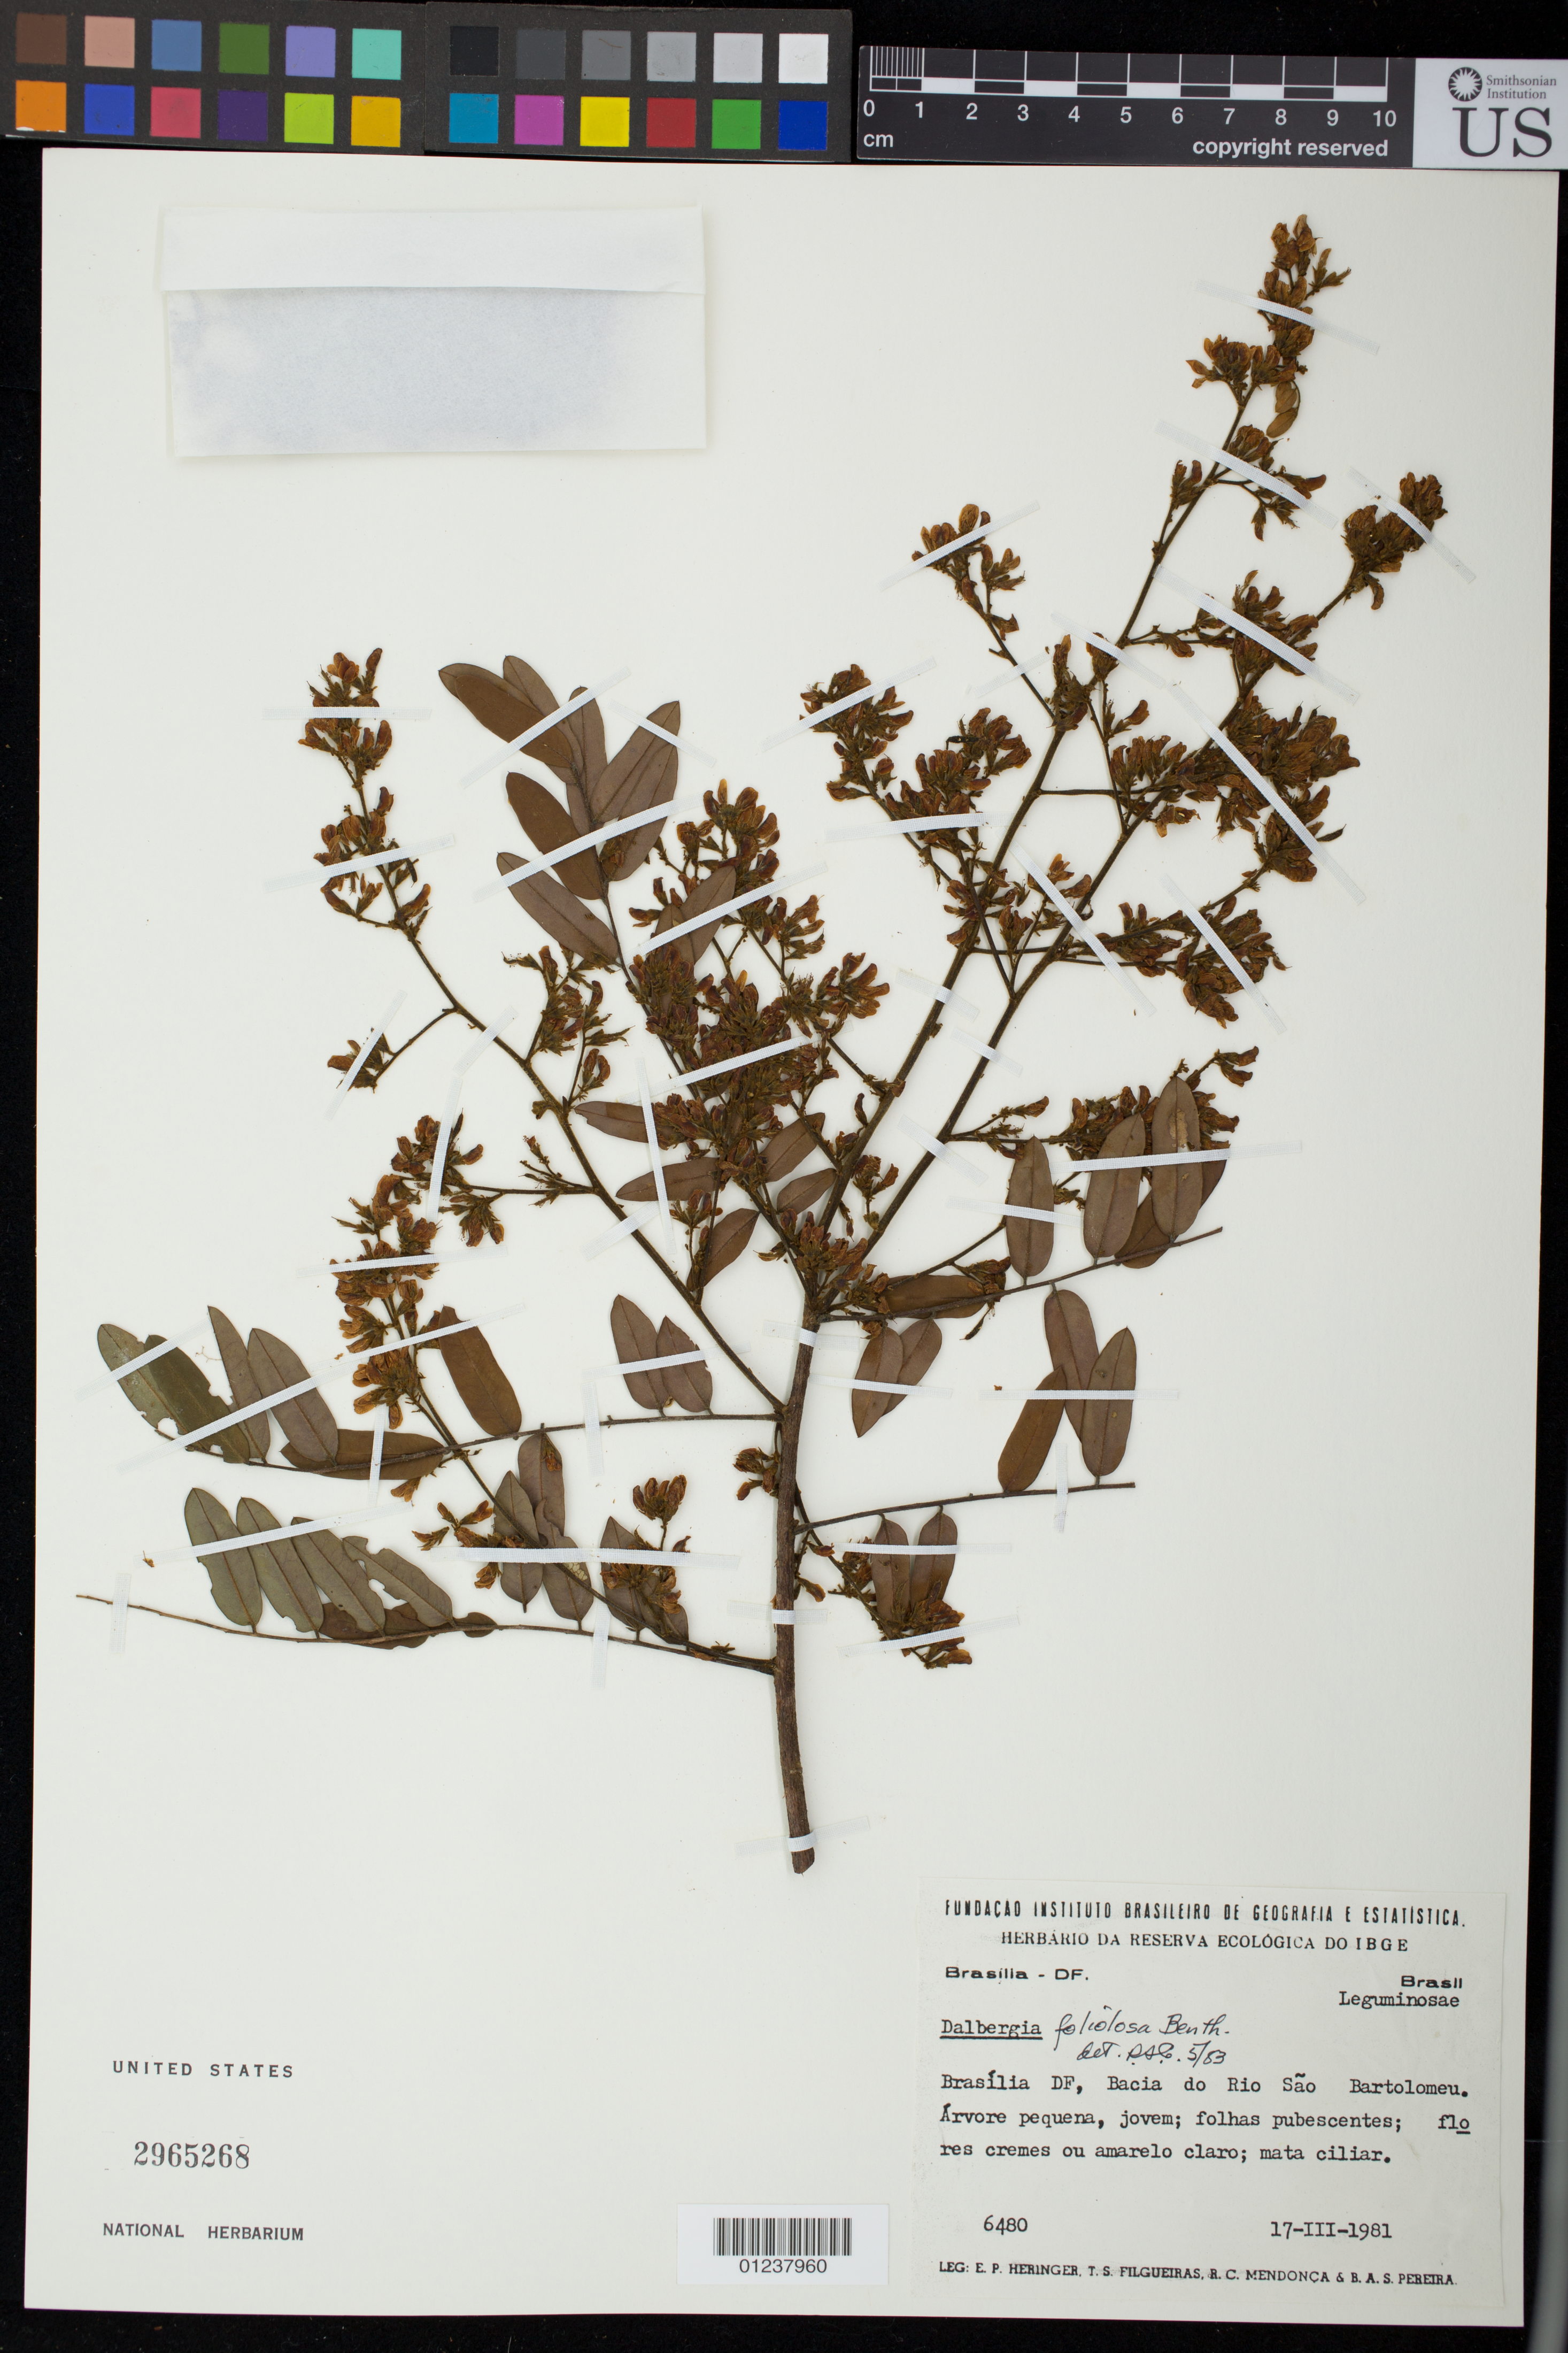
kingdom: Plantae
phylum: Tracheophyta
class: Magnoliopsida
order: Fabales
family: Fabaceae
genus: Dalbergia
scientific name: Dalbergia foliosa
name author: (Benth.) A.M. Carvalho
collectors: E. P. Heringer, T. S. Filgueiras, R. C. Mendonça & B. A. S. Pereira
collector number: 6480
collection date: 1981-03-17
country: Brazil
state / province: Distrito Federal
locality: Brasilia, Bacia do Rio Sao Bartolomeu.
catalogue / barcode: US 2965268